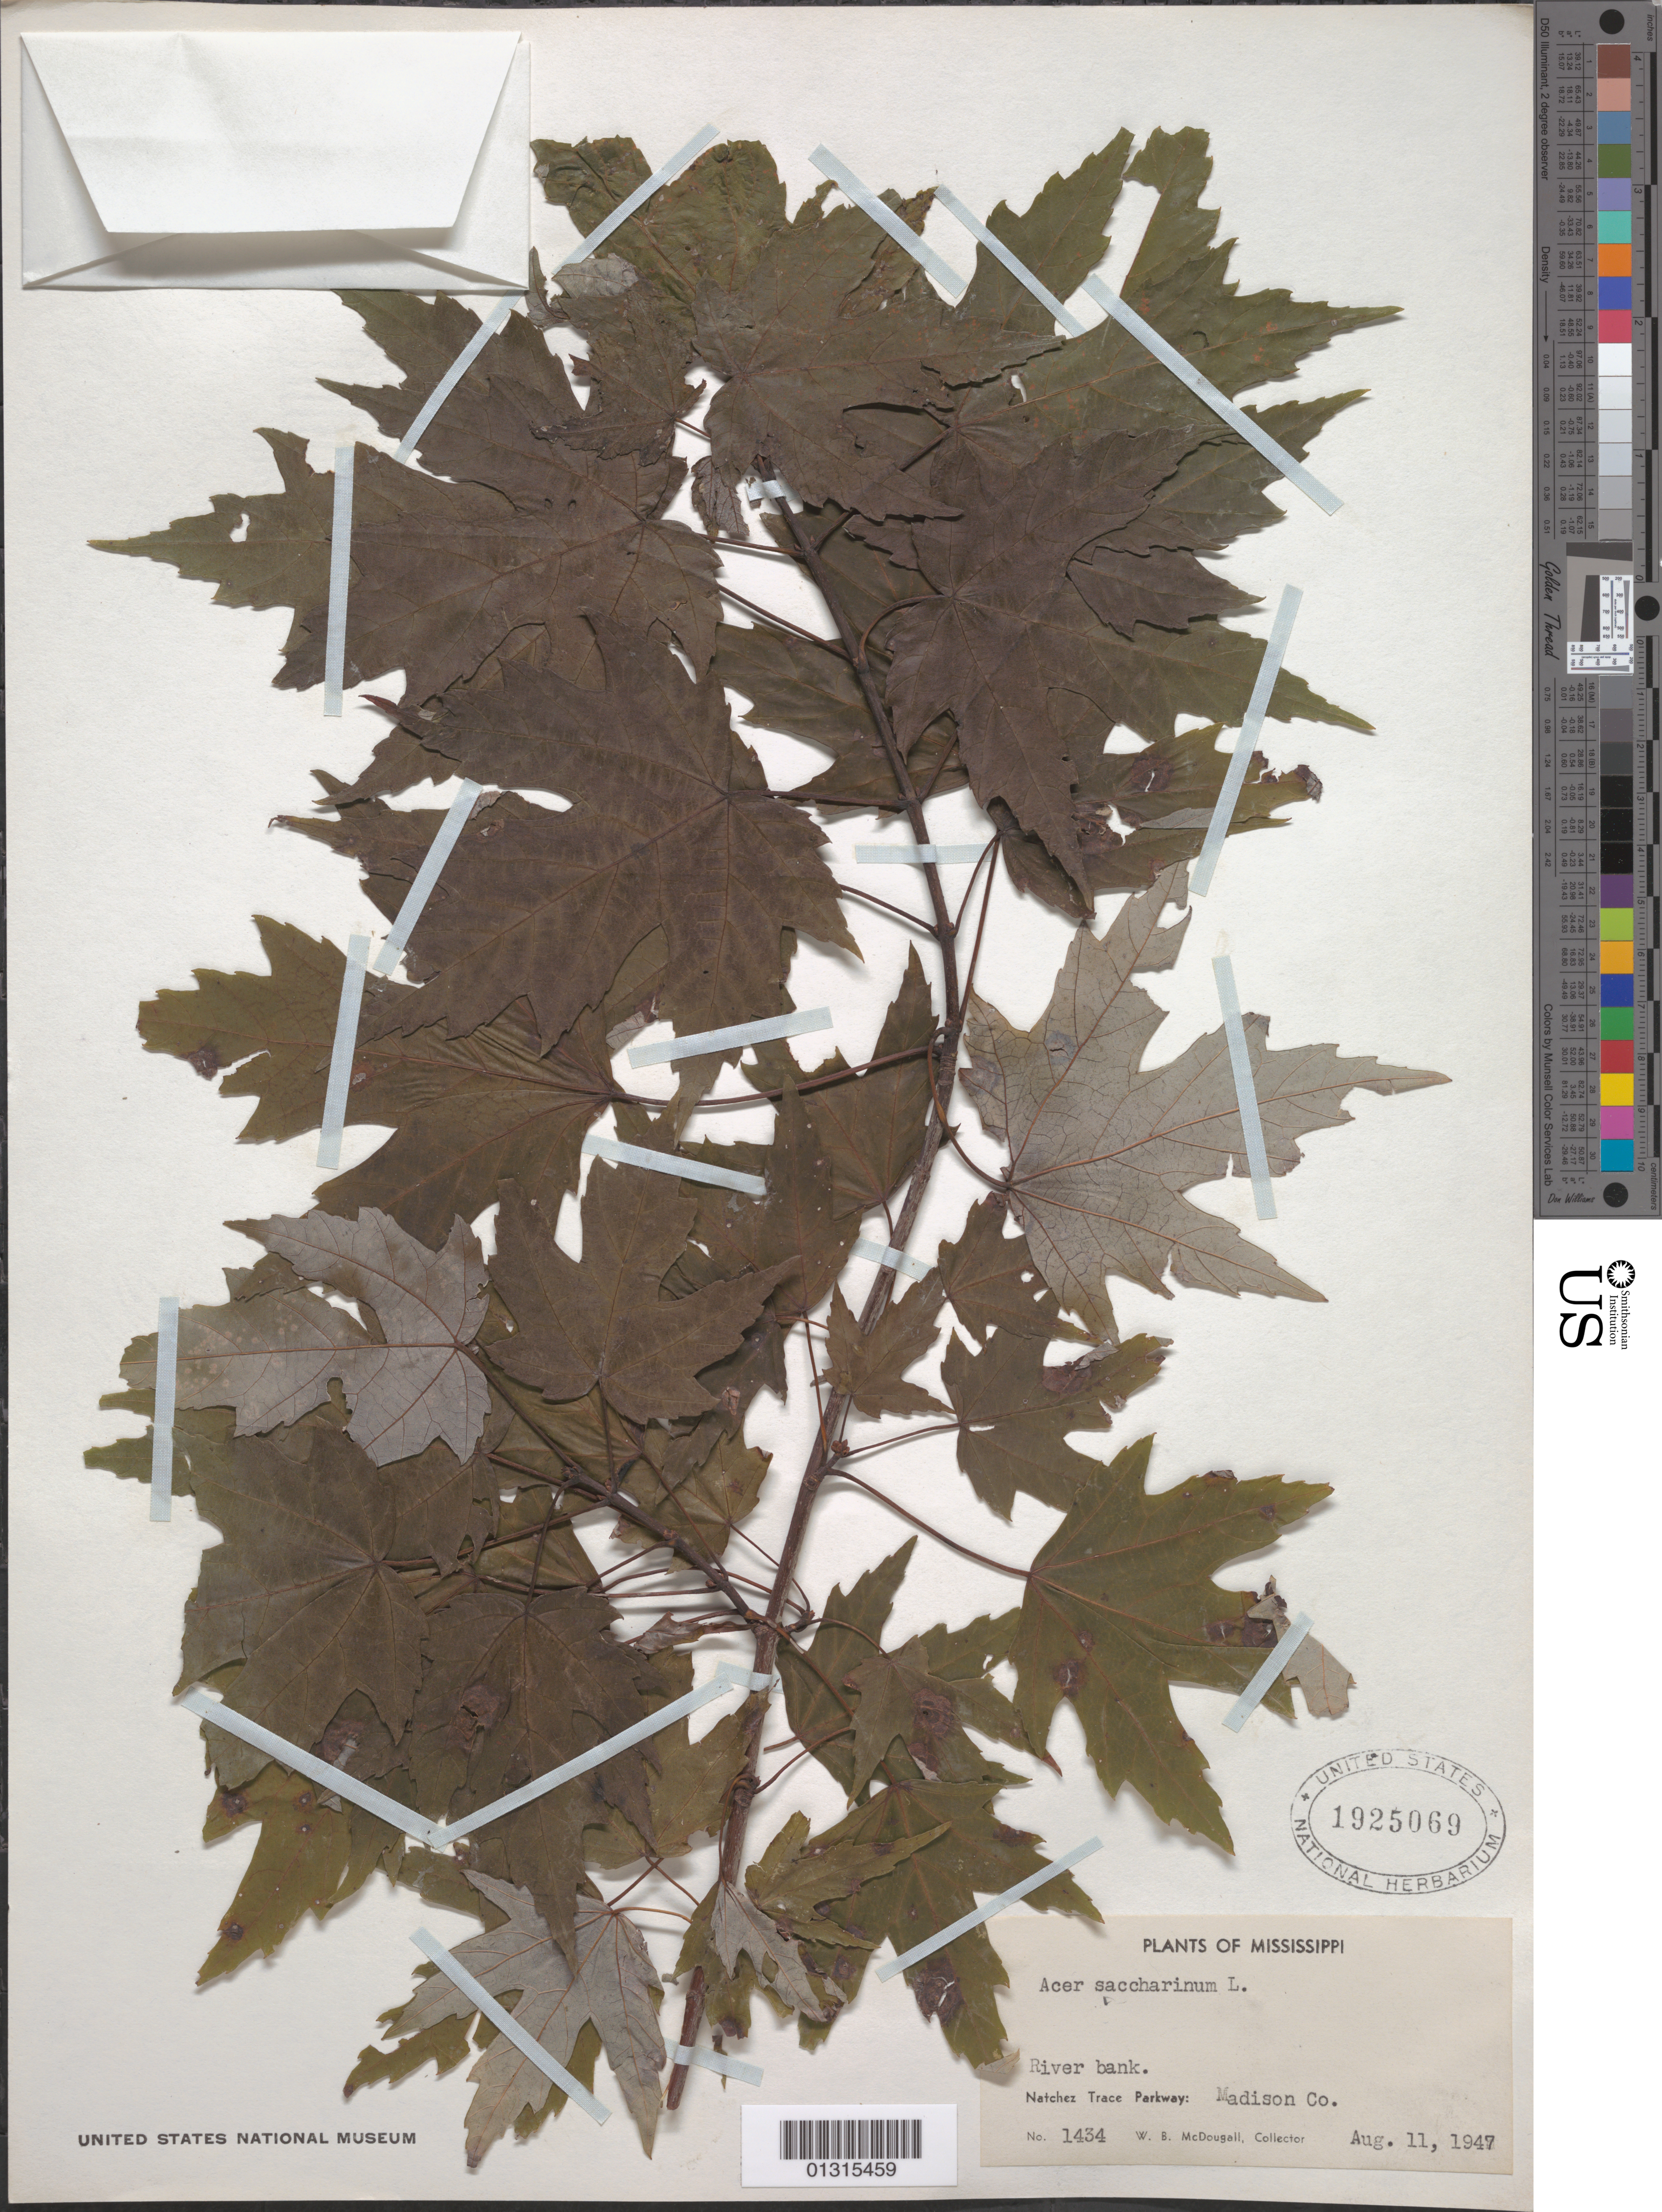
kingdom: Plantae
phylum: Tracheophyta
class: Magnoliopsida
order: Sapindales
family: Sapindaceae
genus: Acer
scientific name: Acer saccharinum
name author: L.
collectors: W. B. McDougall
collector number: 1434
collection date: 1947-08-11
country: United States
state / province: Mississippi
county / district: Madison County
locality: Madison County, Natchez Trace Parkway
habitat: River bank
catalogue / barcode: US 1925069